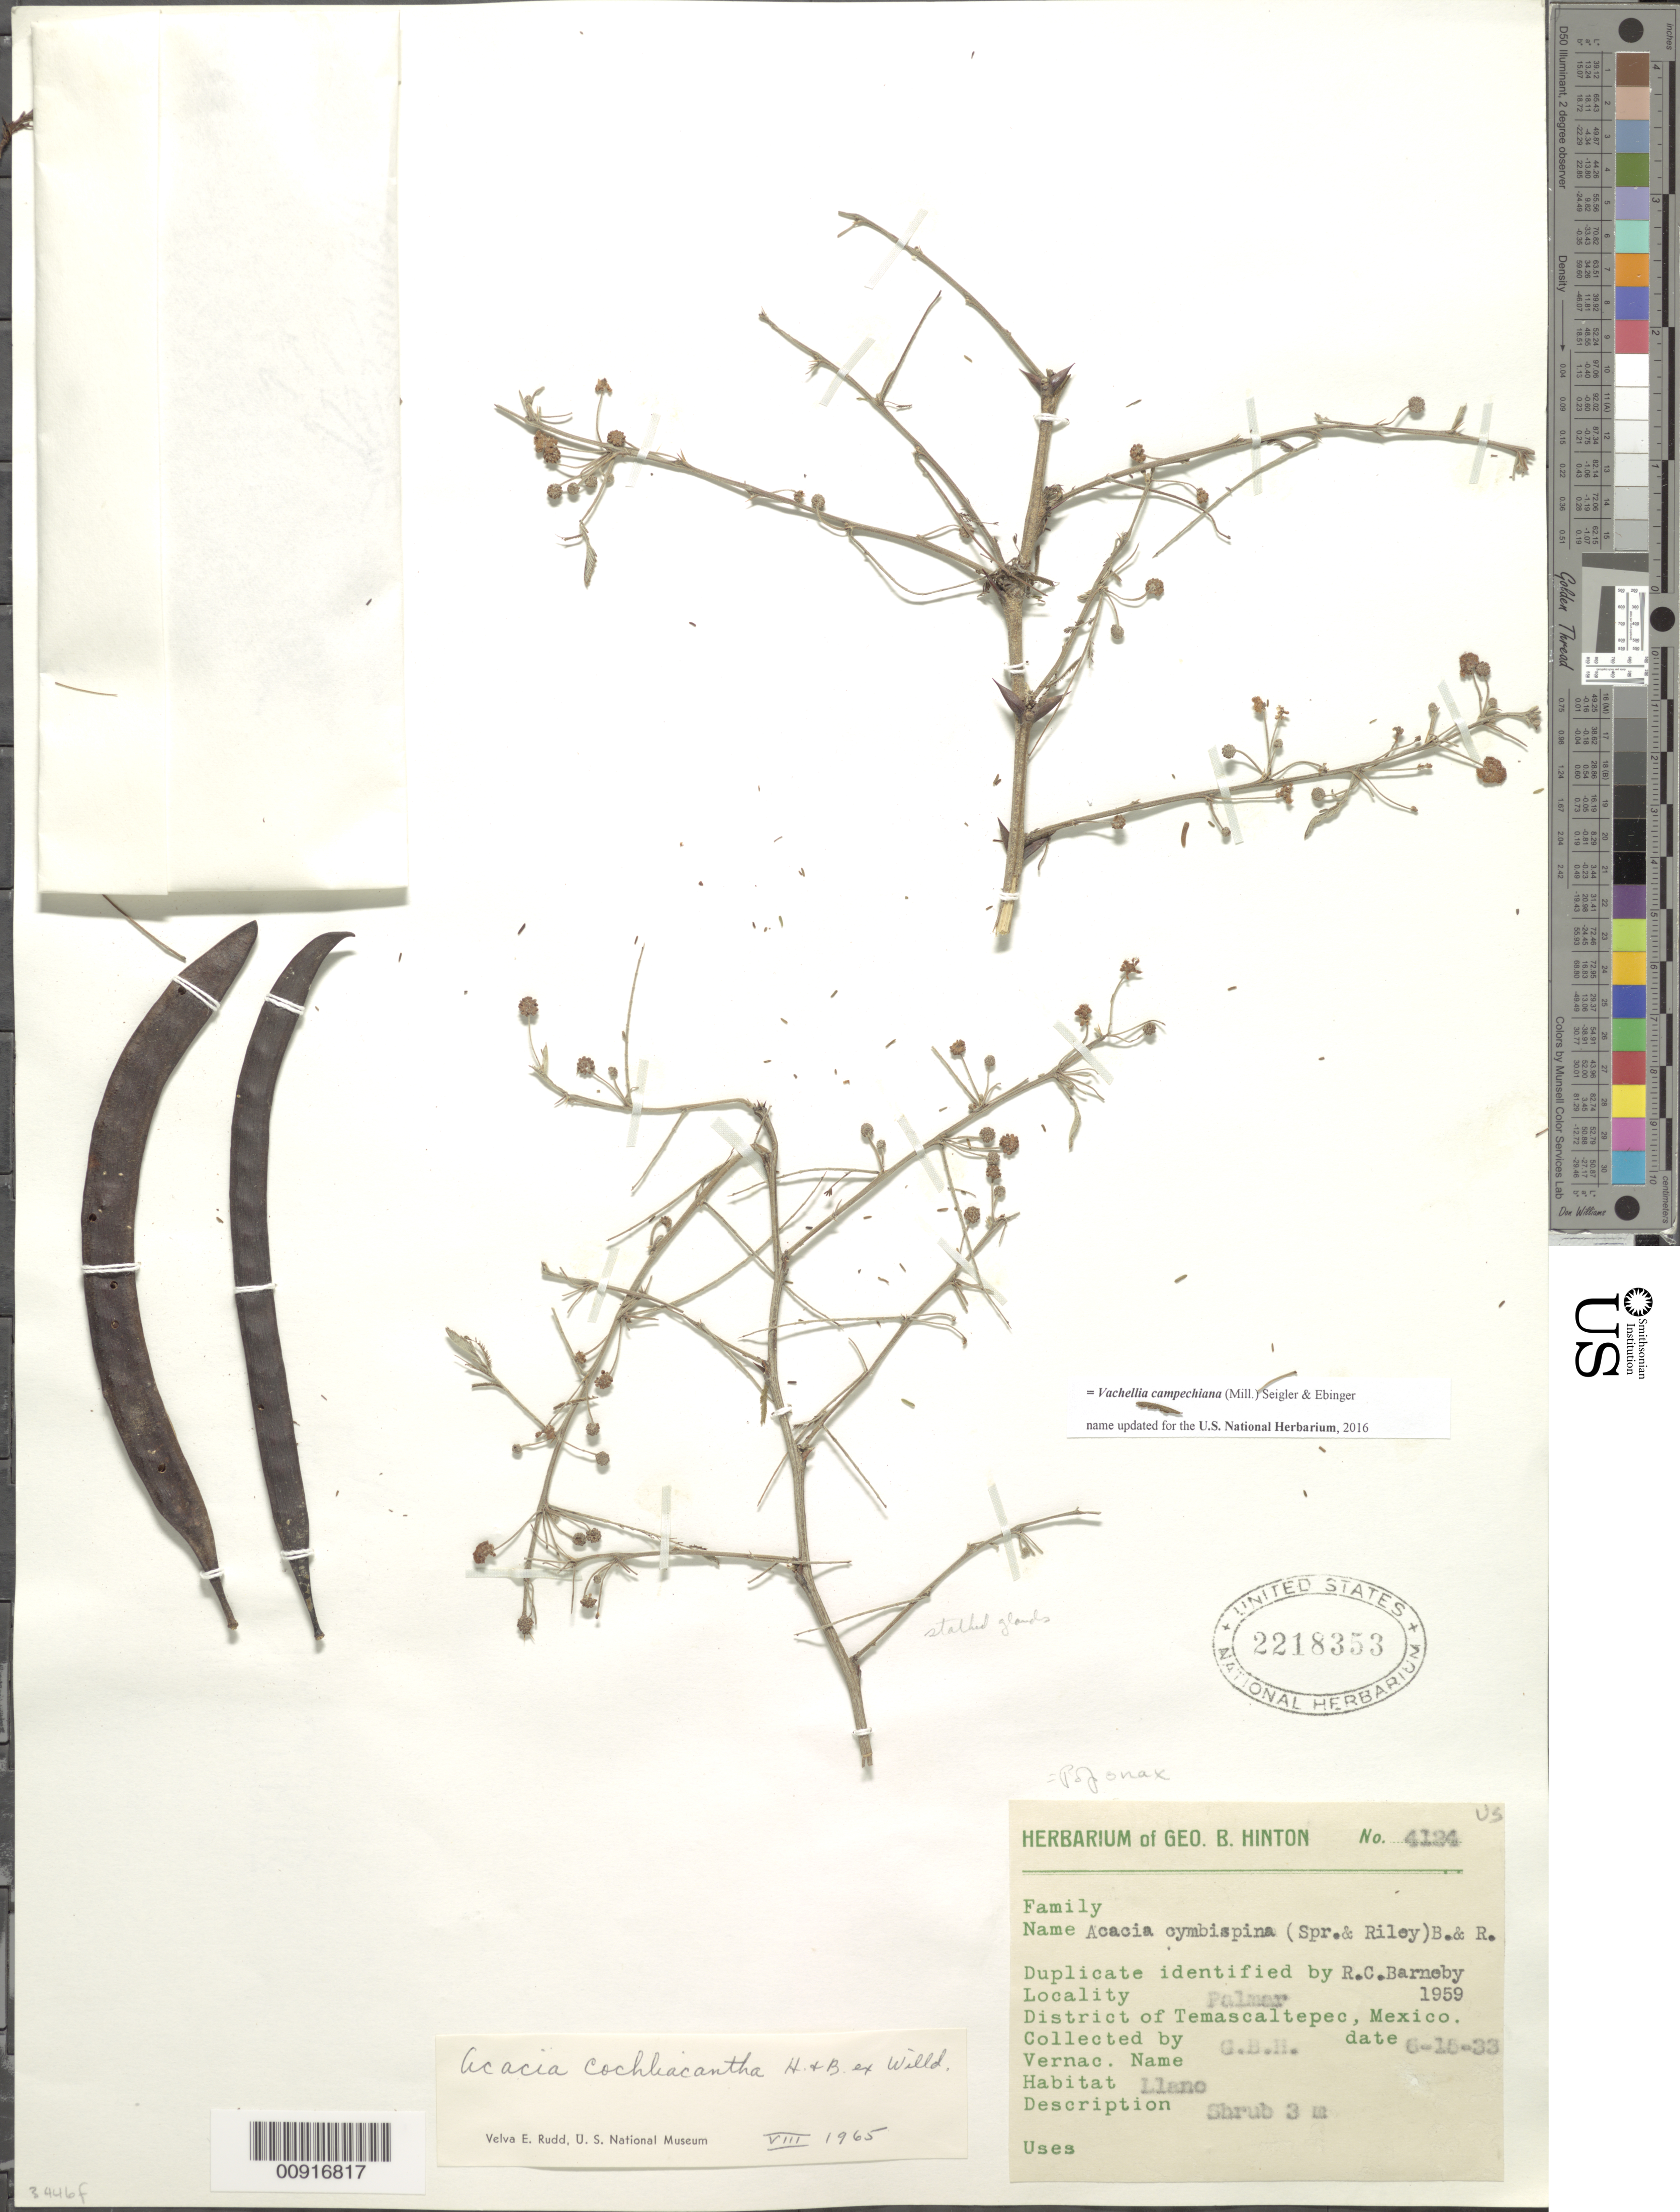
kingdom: Plantae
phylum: Tracheophyta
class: Magnoliopsida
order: Fabales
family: Fabaceae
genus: Vachellia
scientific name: Vachellia campechiana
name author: (Mill.) Seigler & Ebinger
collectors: G. B. Hinton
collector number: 4124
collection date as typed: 15 Jun 1933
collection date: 1933-06-15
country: Mexico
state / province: México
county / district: Temascaltepec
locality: Palmar, District of Temascaltepec, State of Mexico.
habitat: Llano.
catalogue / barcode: US 2218353